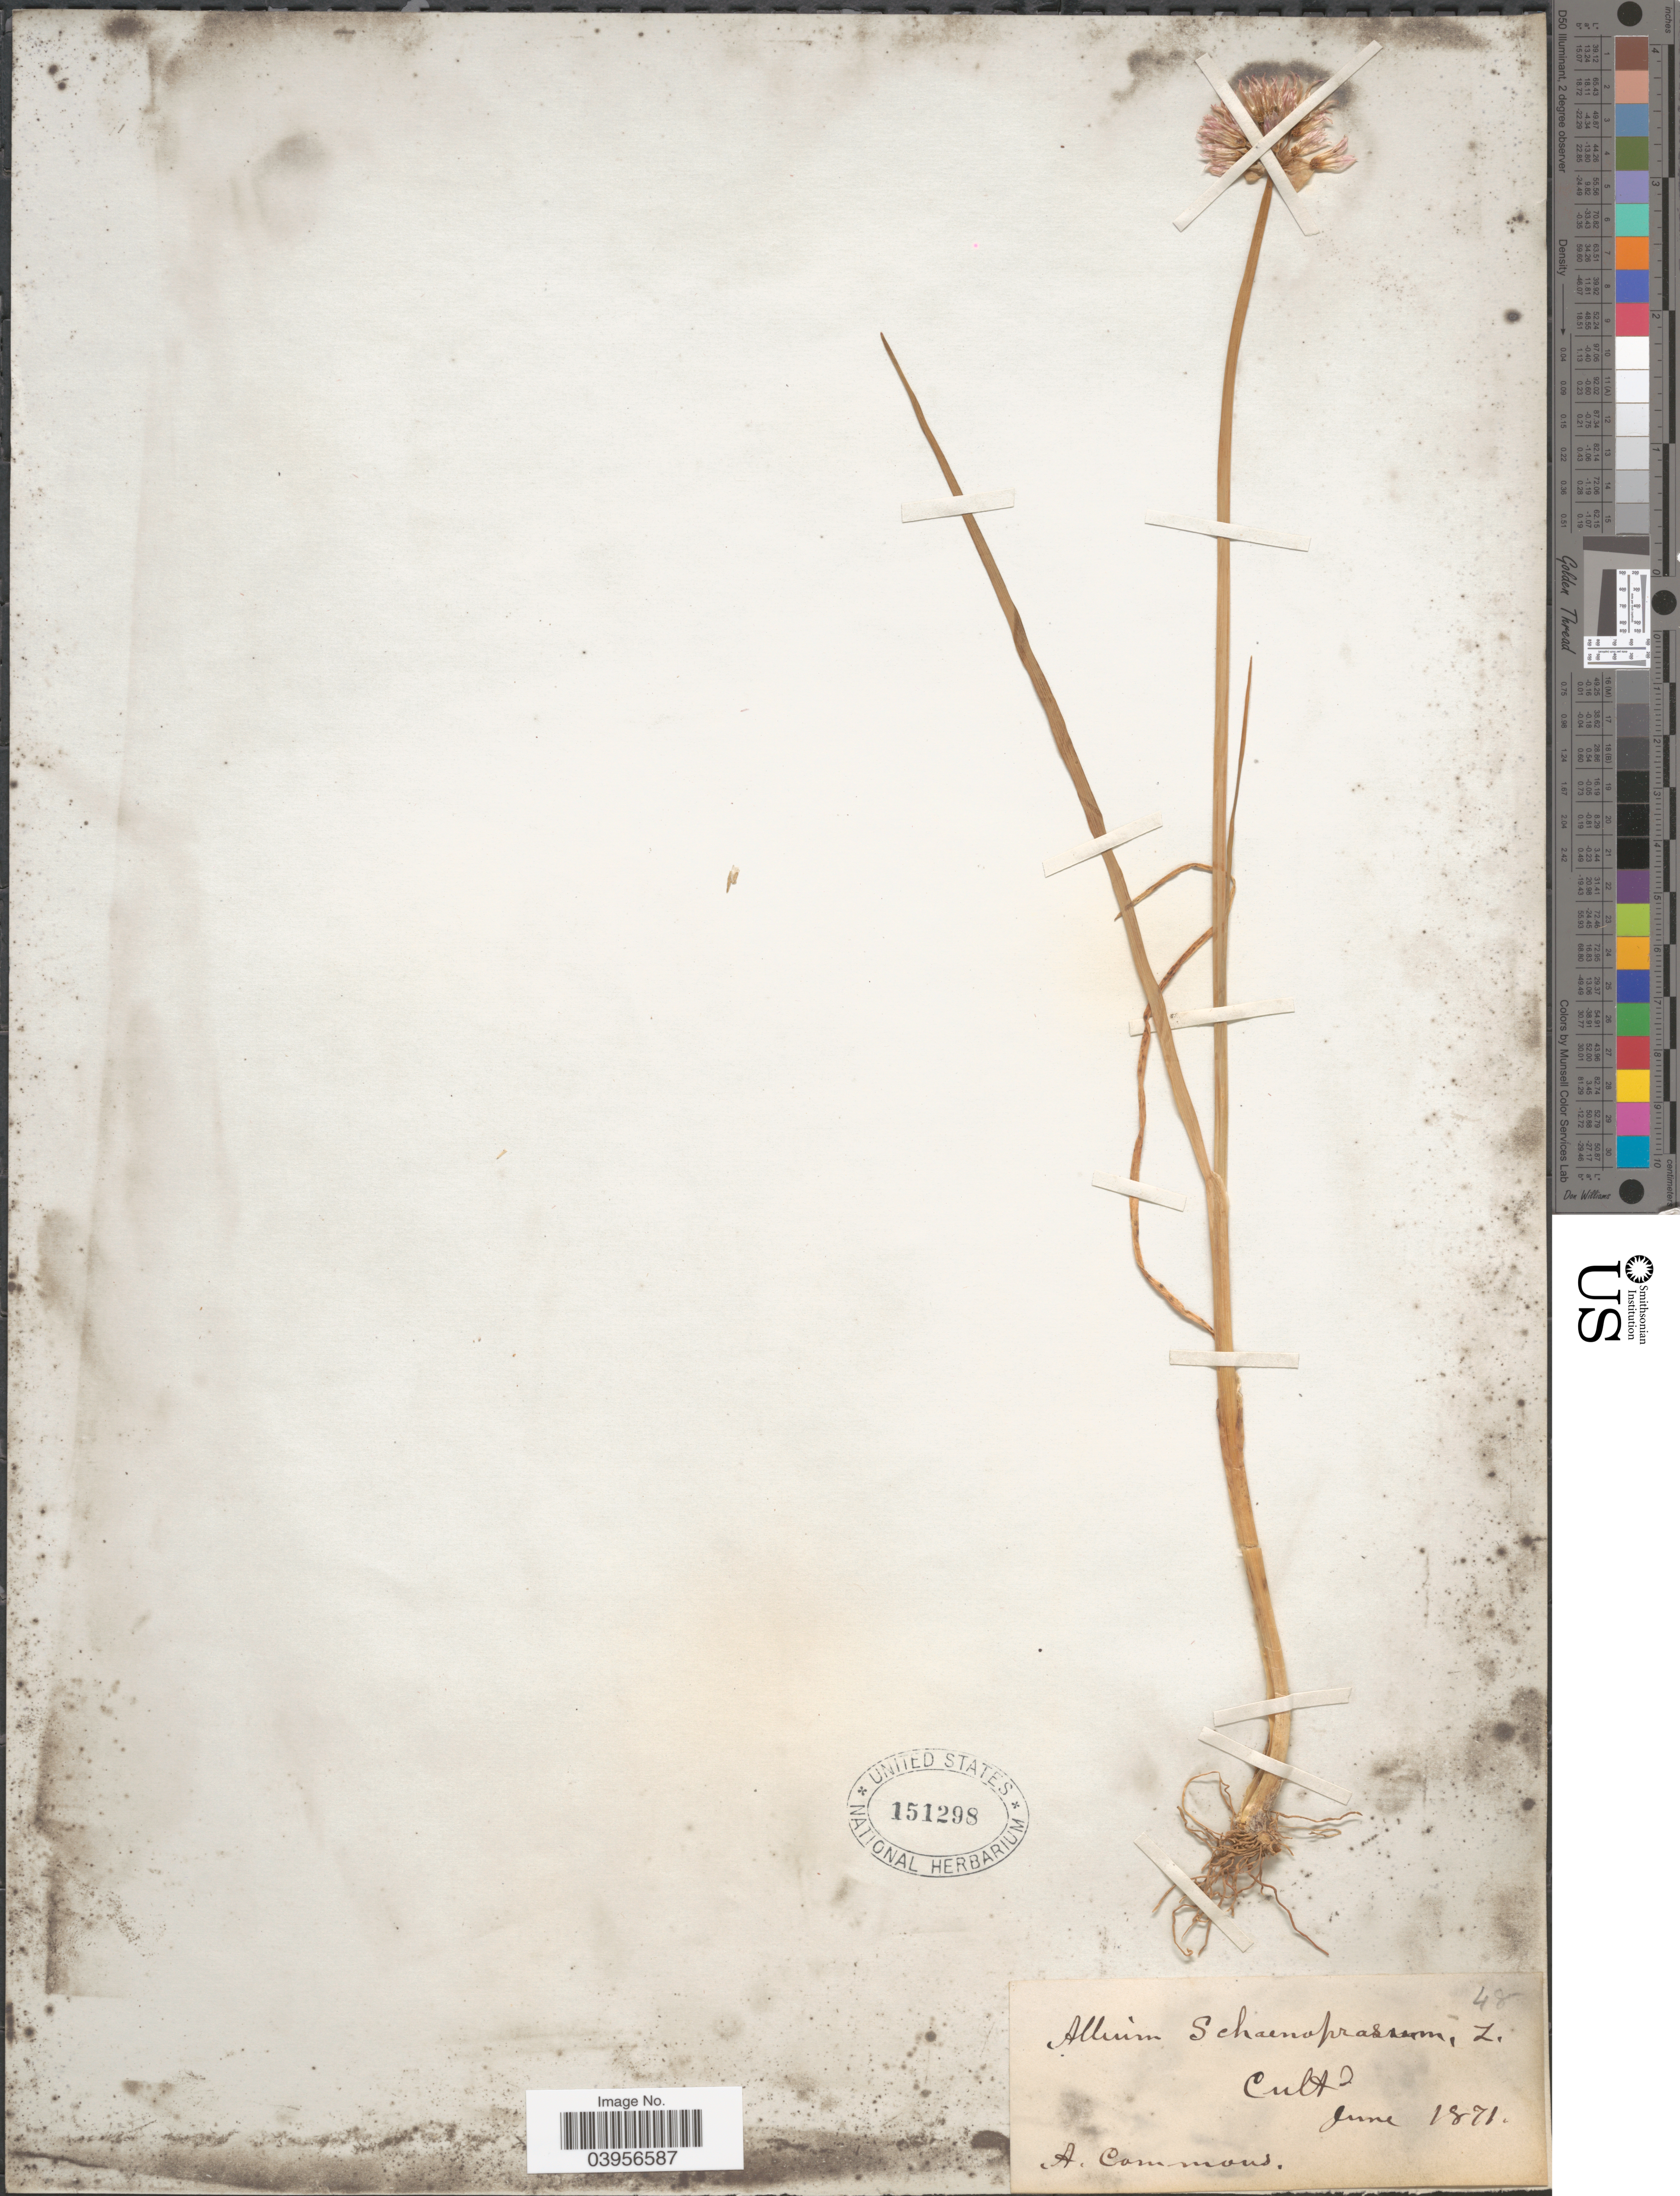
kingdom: Plantae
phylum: Tracheophyta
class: Liliopsida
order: Asparagales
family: Amaryllidaceae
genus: Allium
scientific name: Allium schoenoprasum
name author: L.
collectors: A. Commons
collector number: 48?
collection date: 1871-06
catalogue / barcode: US 151298